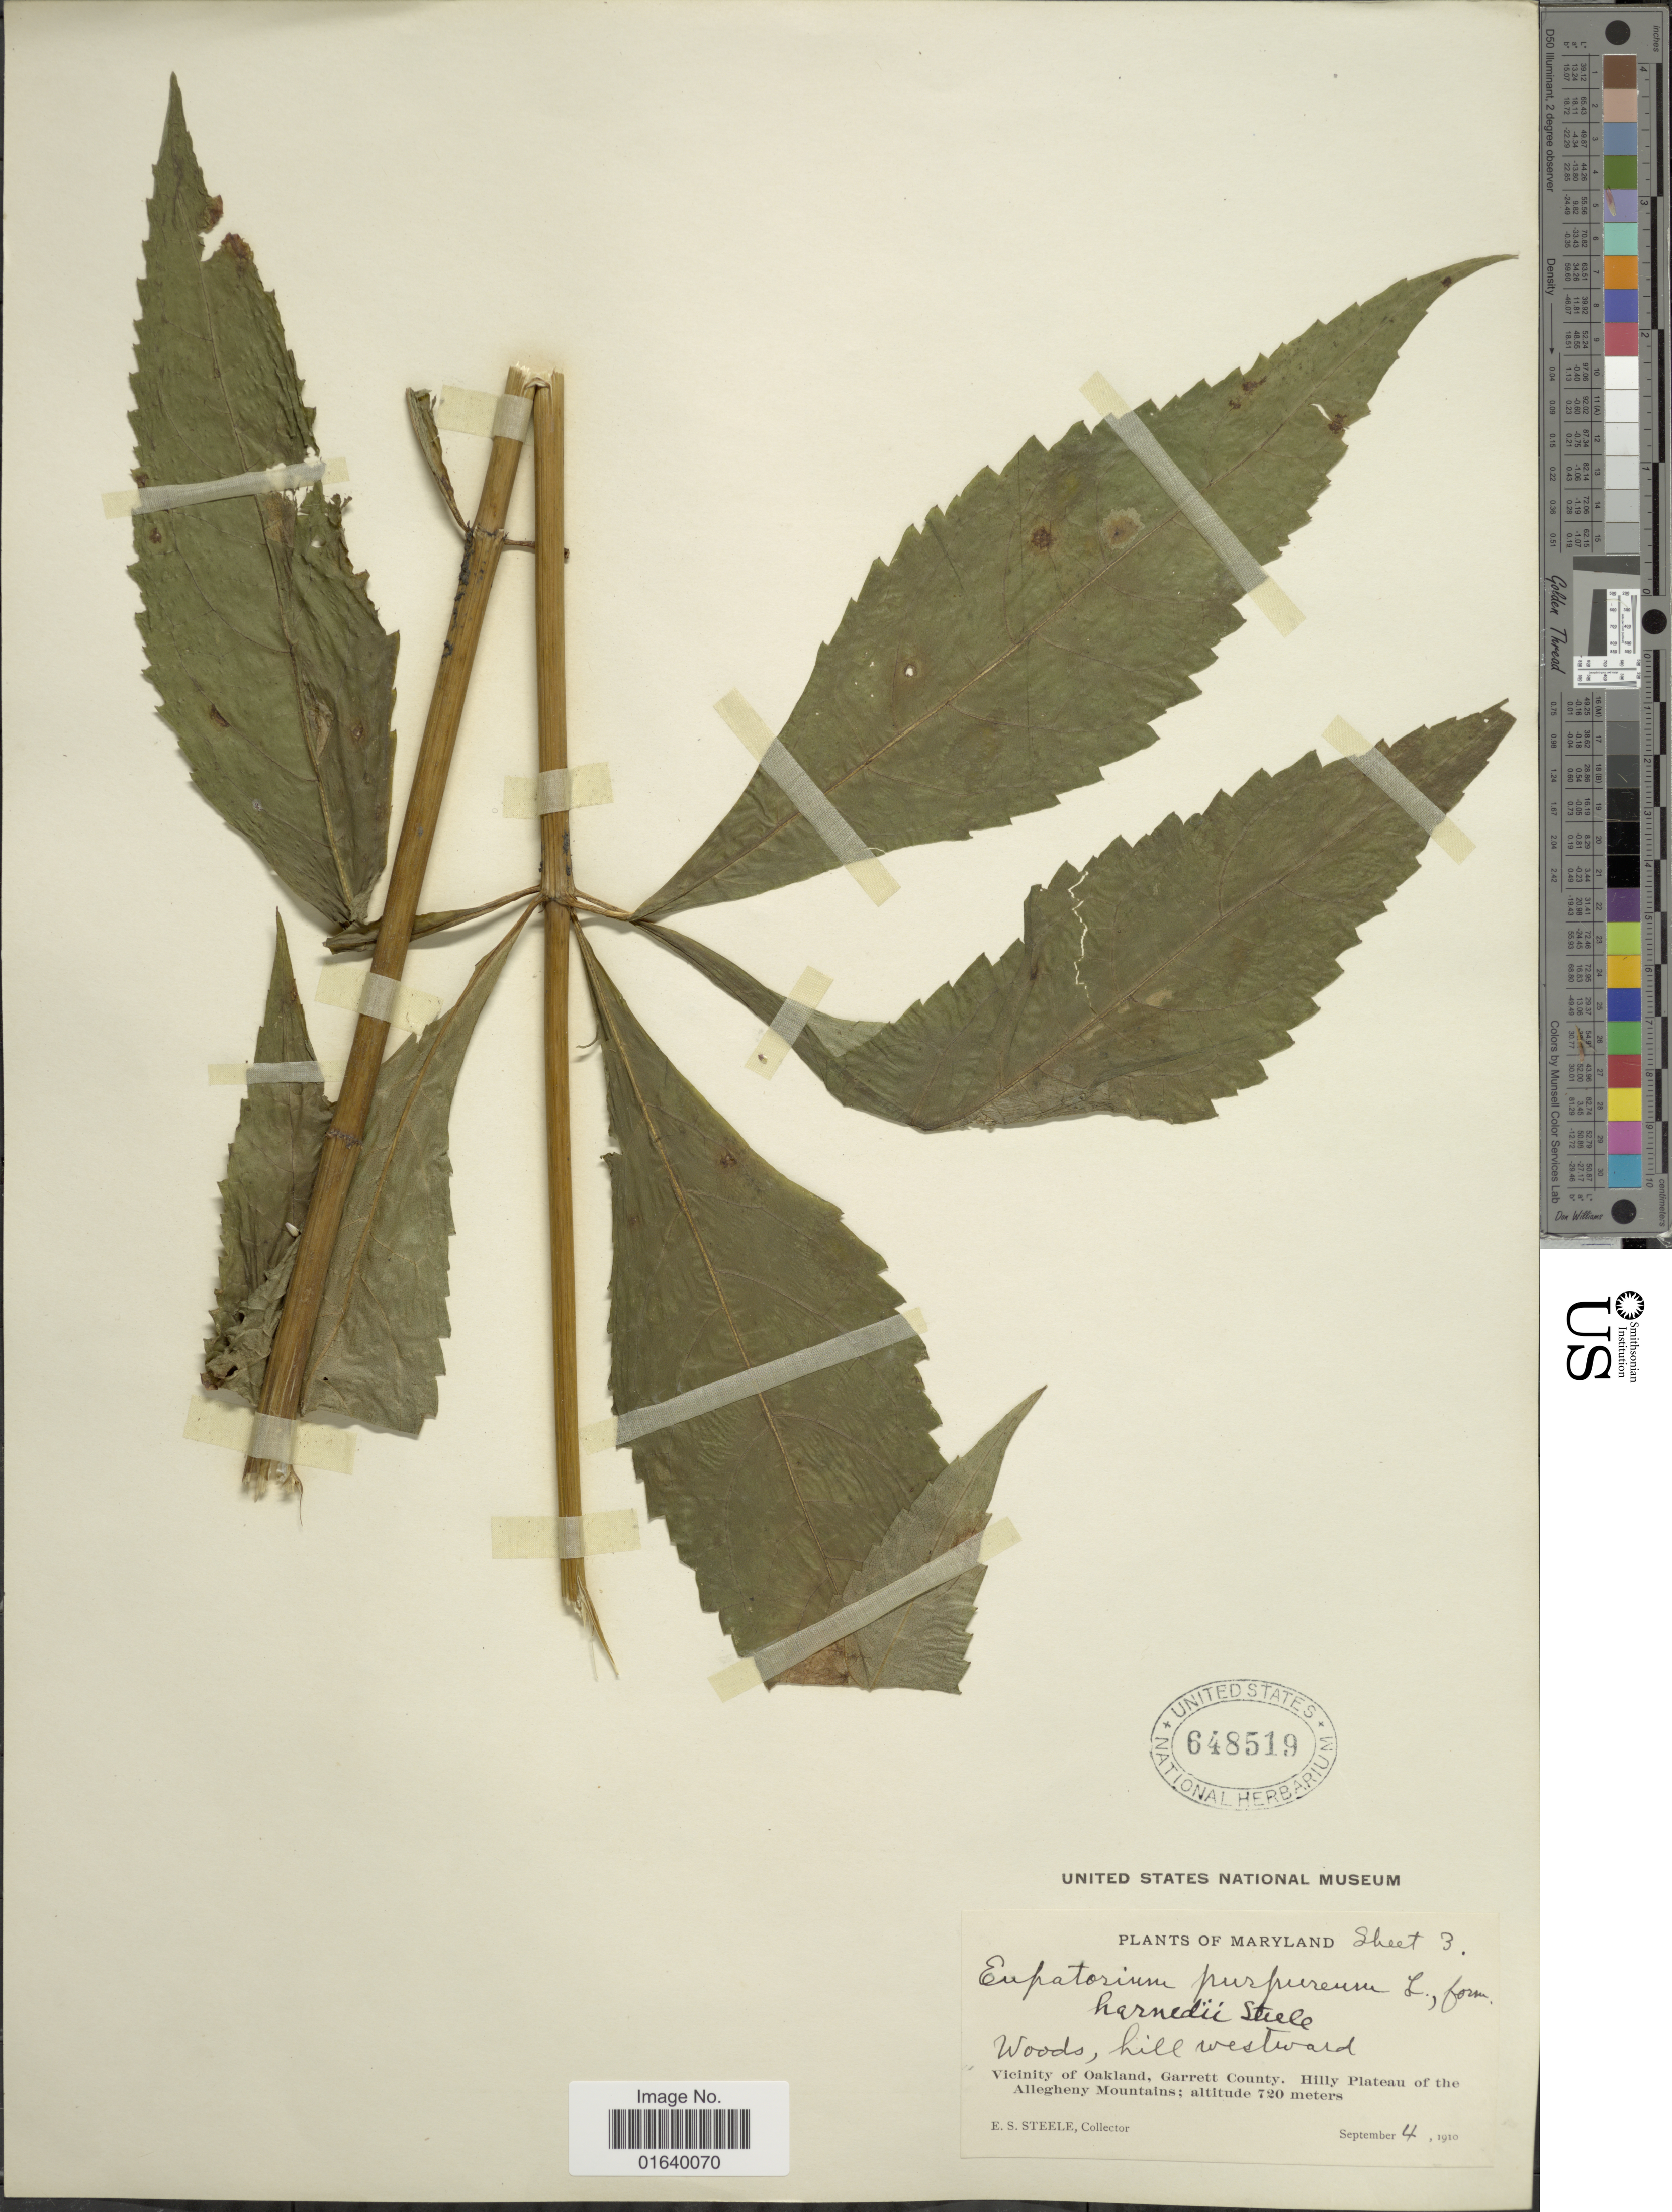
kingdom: Plantae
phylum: Tracheophyta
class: Magnoliopsida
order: Asterales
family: Asteraceae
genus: Eupatorium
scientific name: Eupatorium purpureum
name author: (L.) E.E. Lamont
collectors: E. Steele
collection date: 1910-09-04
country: United States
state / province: Maryland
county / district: Garrett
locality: Woods, hill westward, Vicinity of Oakland Garrett County. Hilly Plateau of the Allegheny Mountains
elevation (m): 720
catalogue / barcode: US 648519